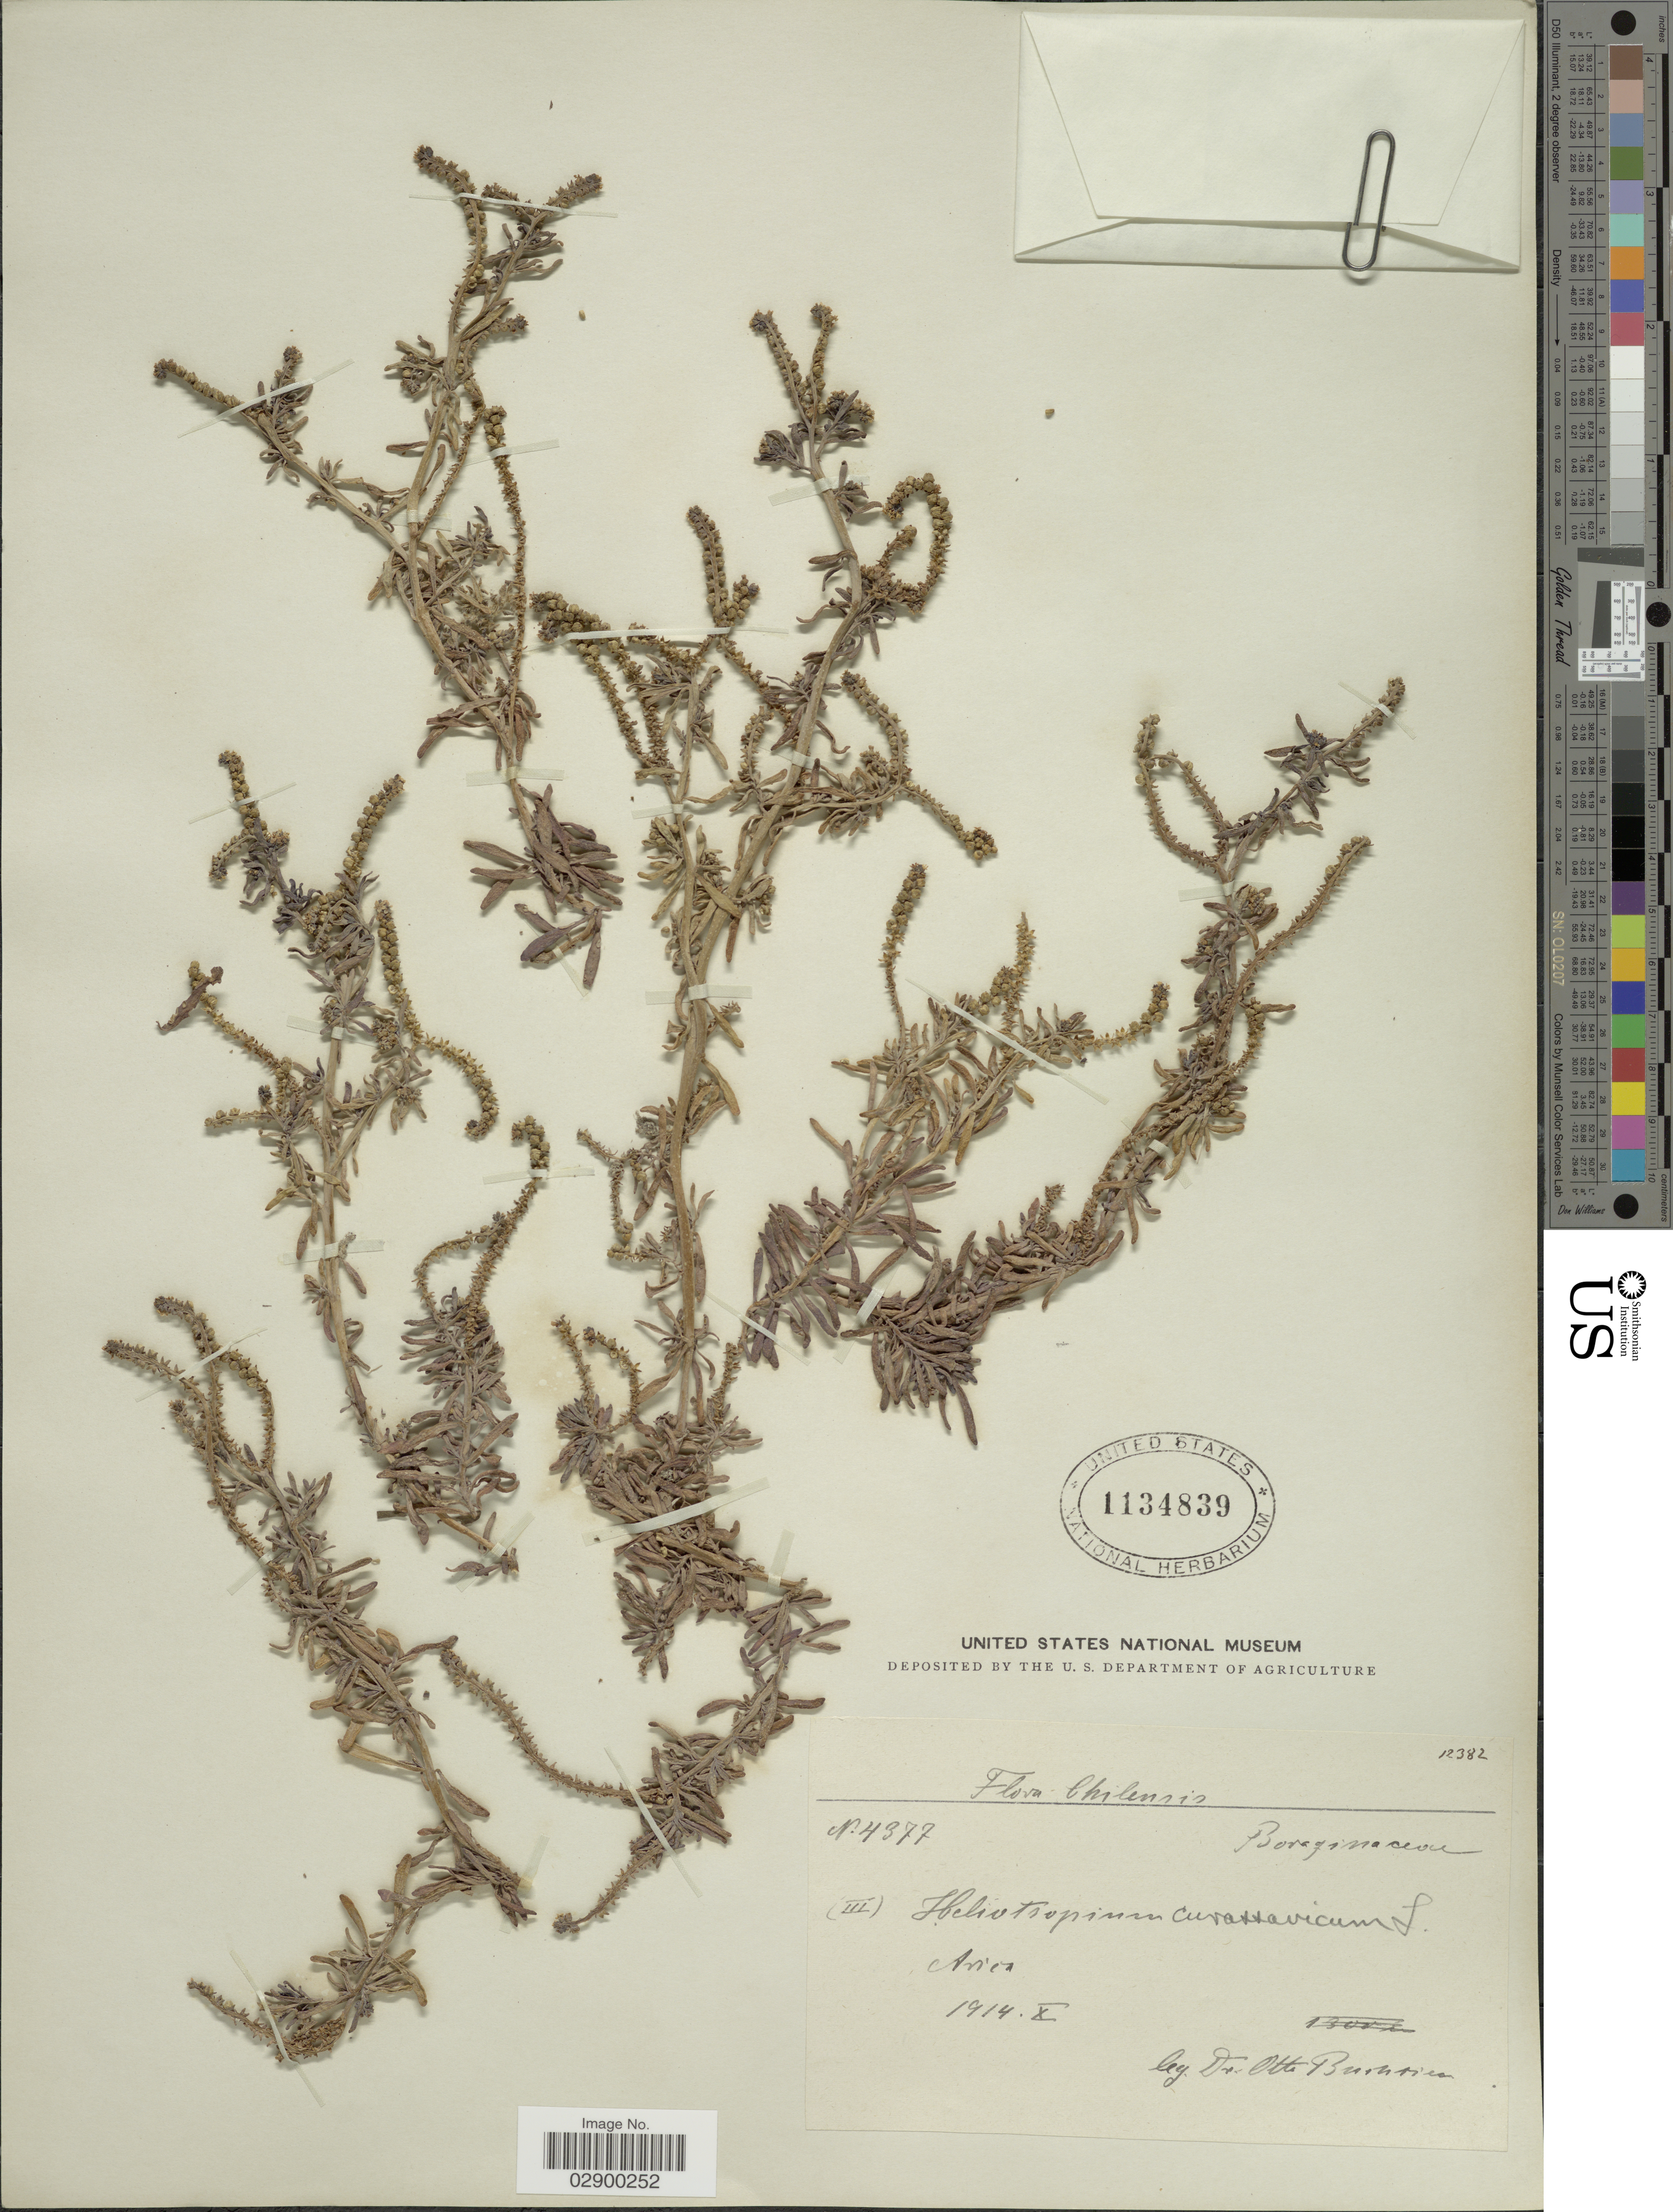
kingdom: Plantae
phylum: Tracheophyta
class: Magnoliopsida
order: Boraginales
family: Heliotropiaceae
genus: Heliotropium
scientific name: Heliotropium curassavicum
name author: L.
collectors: O. Buchtien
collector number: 4377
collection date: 1914-10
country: Chile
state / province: Arica y Parinacota (XV)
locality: Arica.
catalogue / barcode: US 1134839